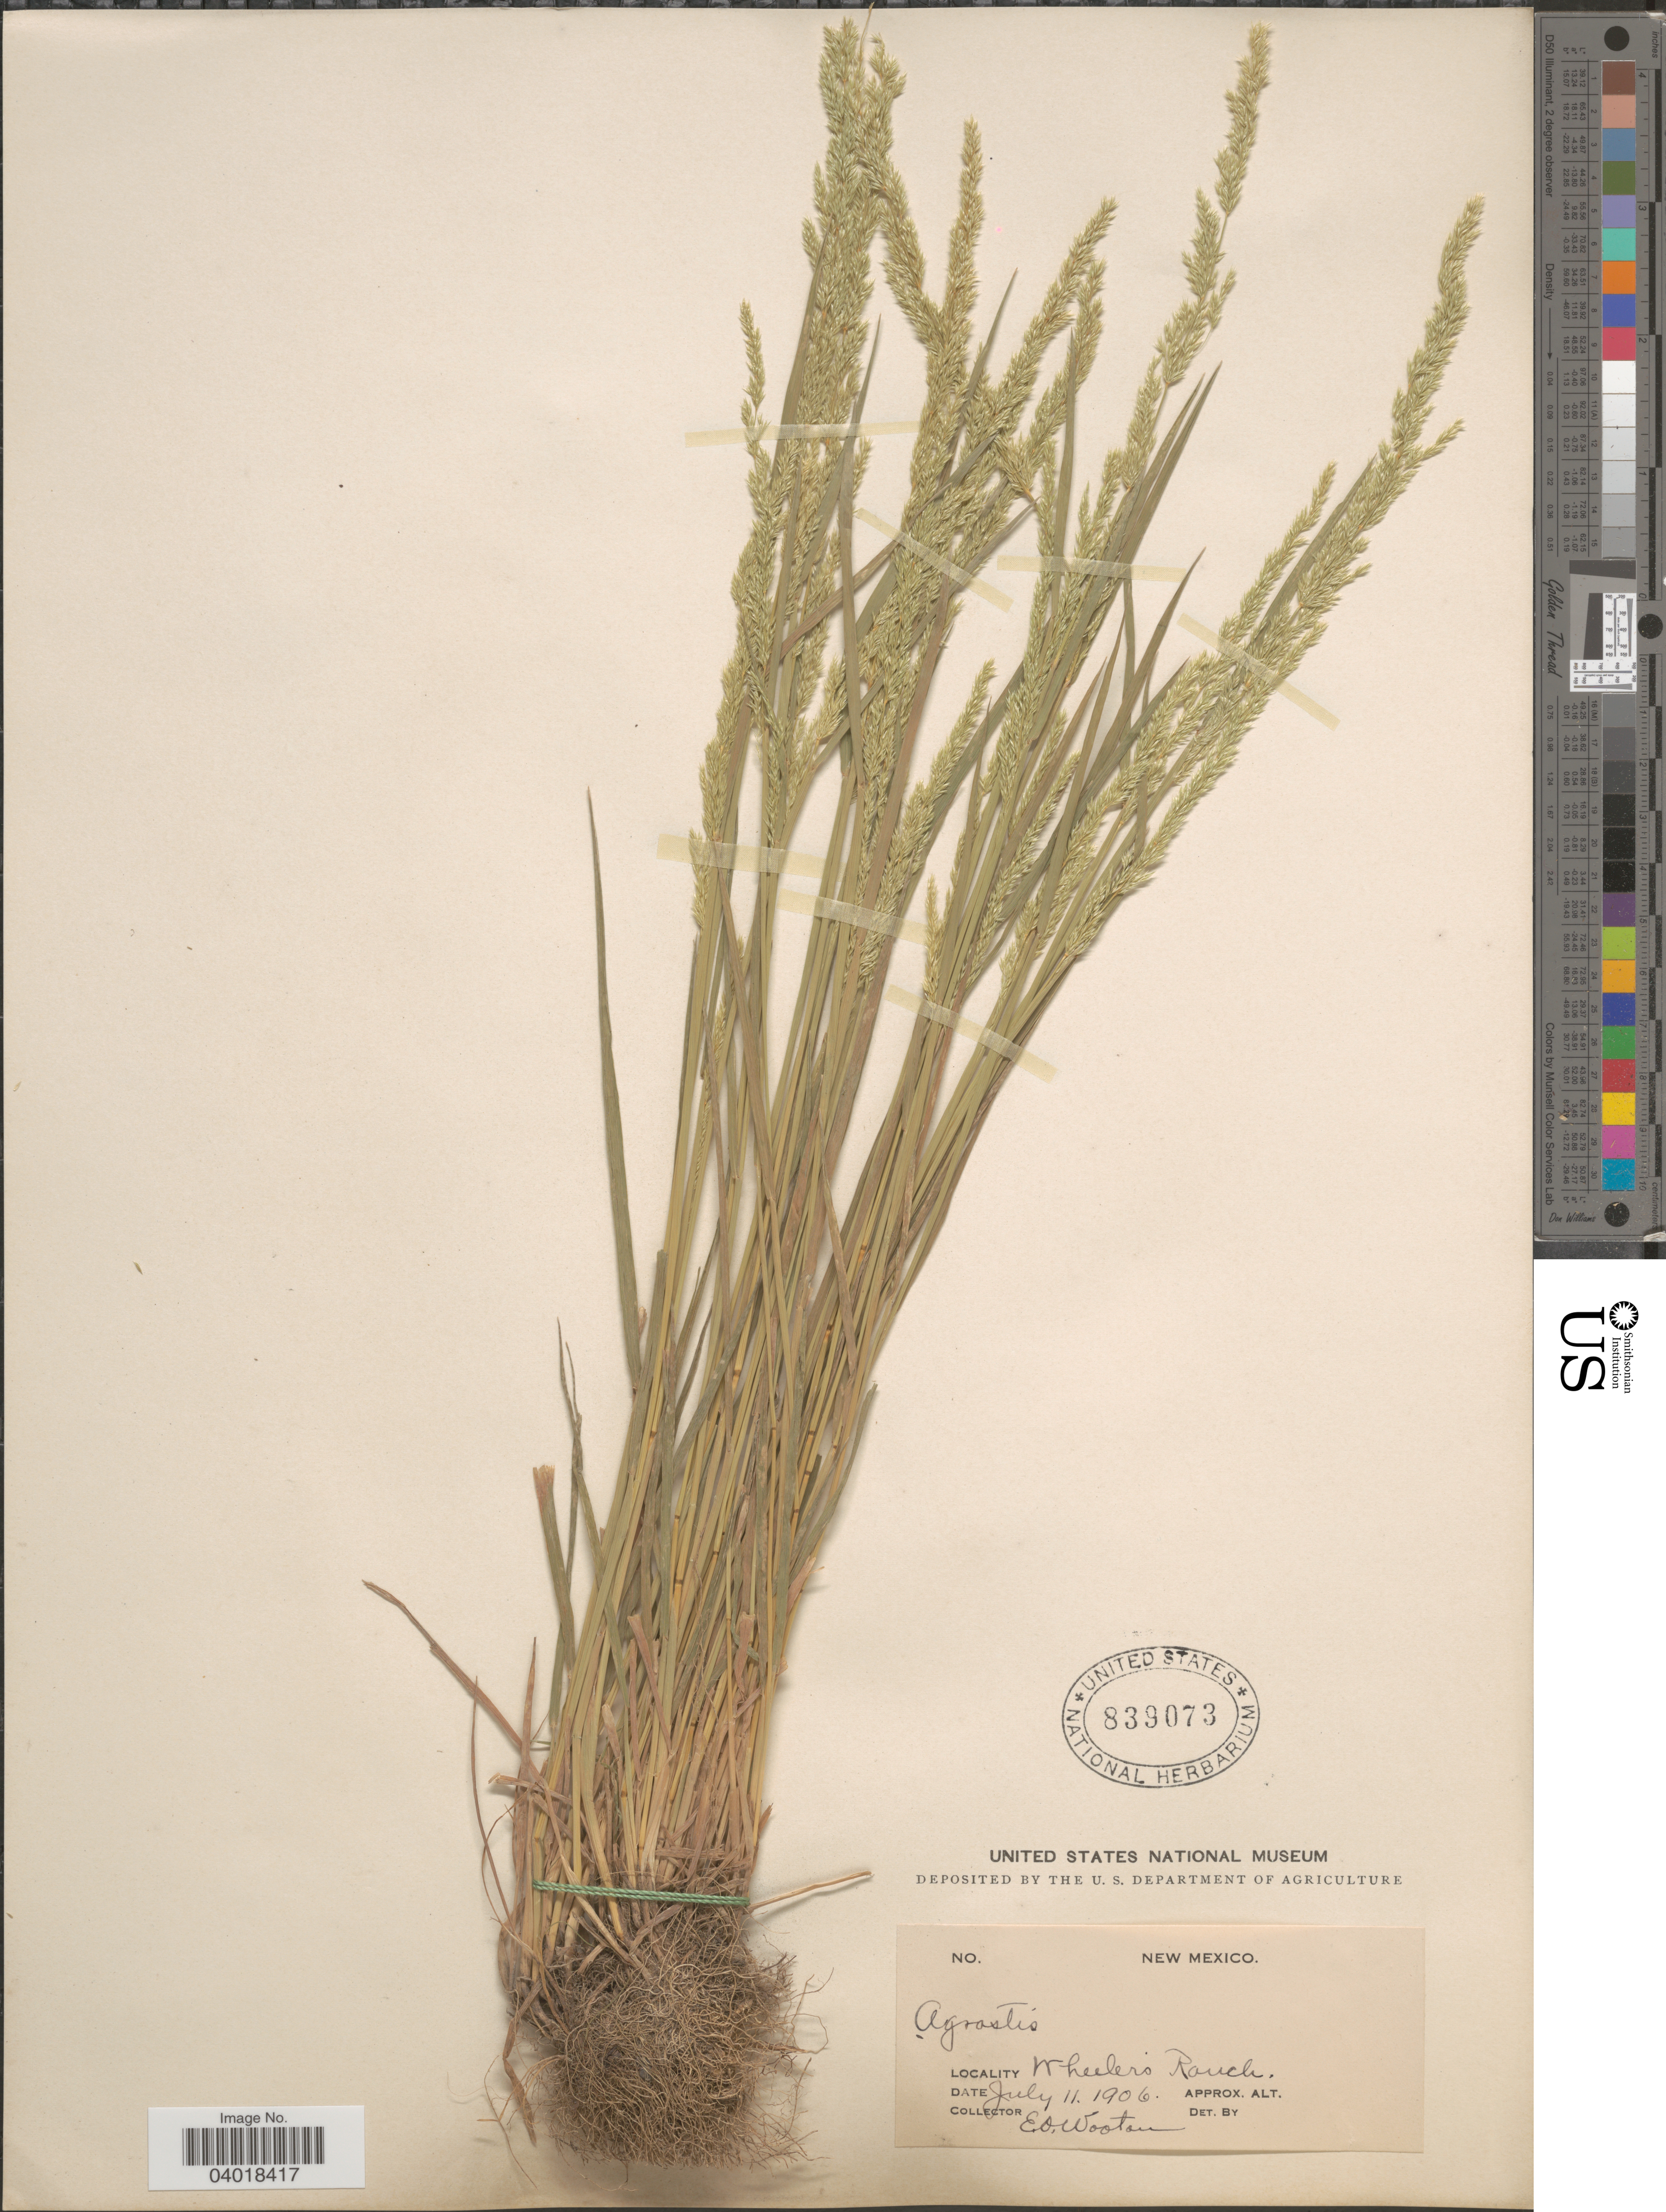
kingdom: Plantae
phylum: Tracheophyta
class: Liliopsida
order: Poales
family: Poaceae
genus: Agrostis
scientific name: Agrostis exarata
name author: Trin.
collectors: E. O. Wooton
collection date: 1906-07-11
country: United States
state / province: New Mexico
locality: Wheeler's Ranch.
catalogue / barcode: US 839073